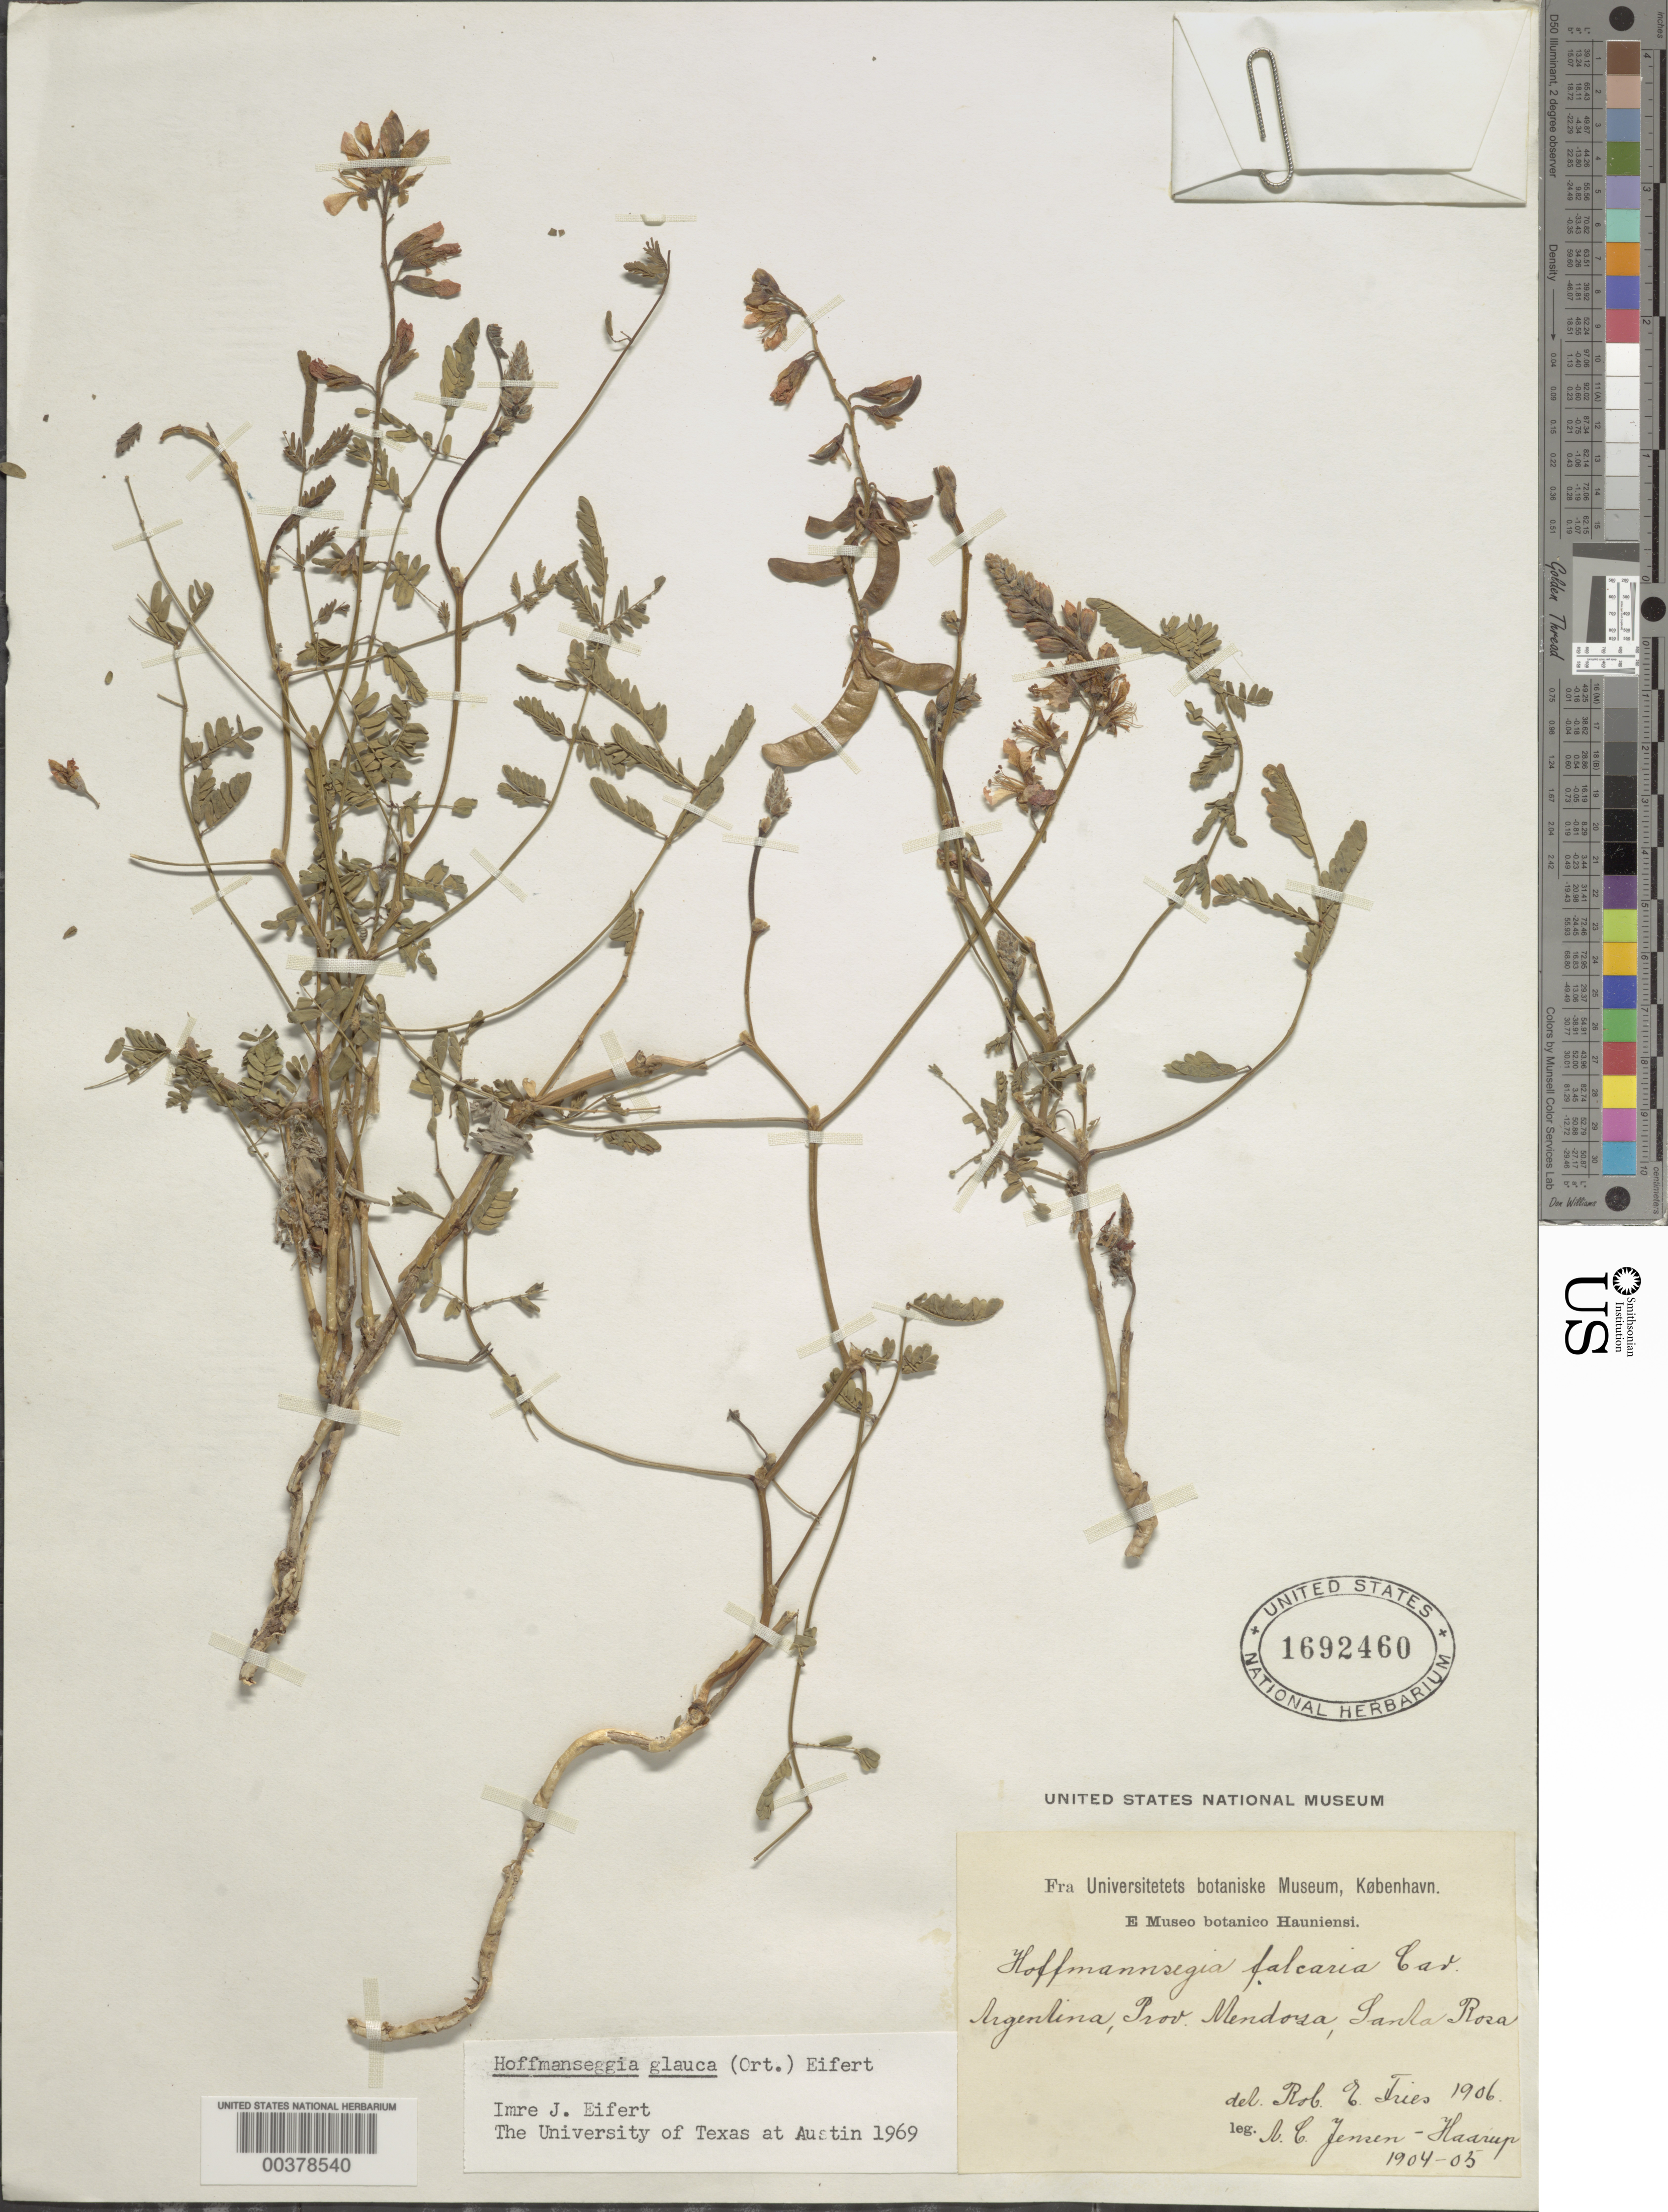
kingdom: Plantae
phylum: Tracheophyta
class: Magnoliopsida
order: Fabales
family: Fabaceae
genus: Hoffmannseggia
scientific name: Hoffmannseggia glauca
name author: (Ortega) Eifert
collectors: A. C. Jensen-Haarup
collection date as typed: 1904 to -- -- 1905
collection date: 1904/1905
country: Argentina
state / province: Mendoza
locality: Santa Rosa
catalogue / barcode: US 1692460